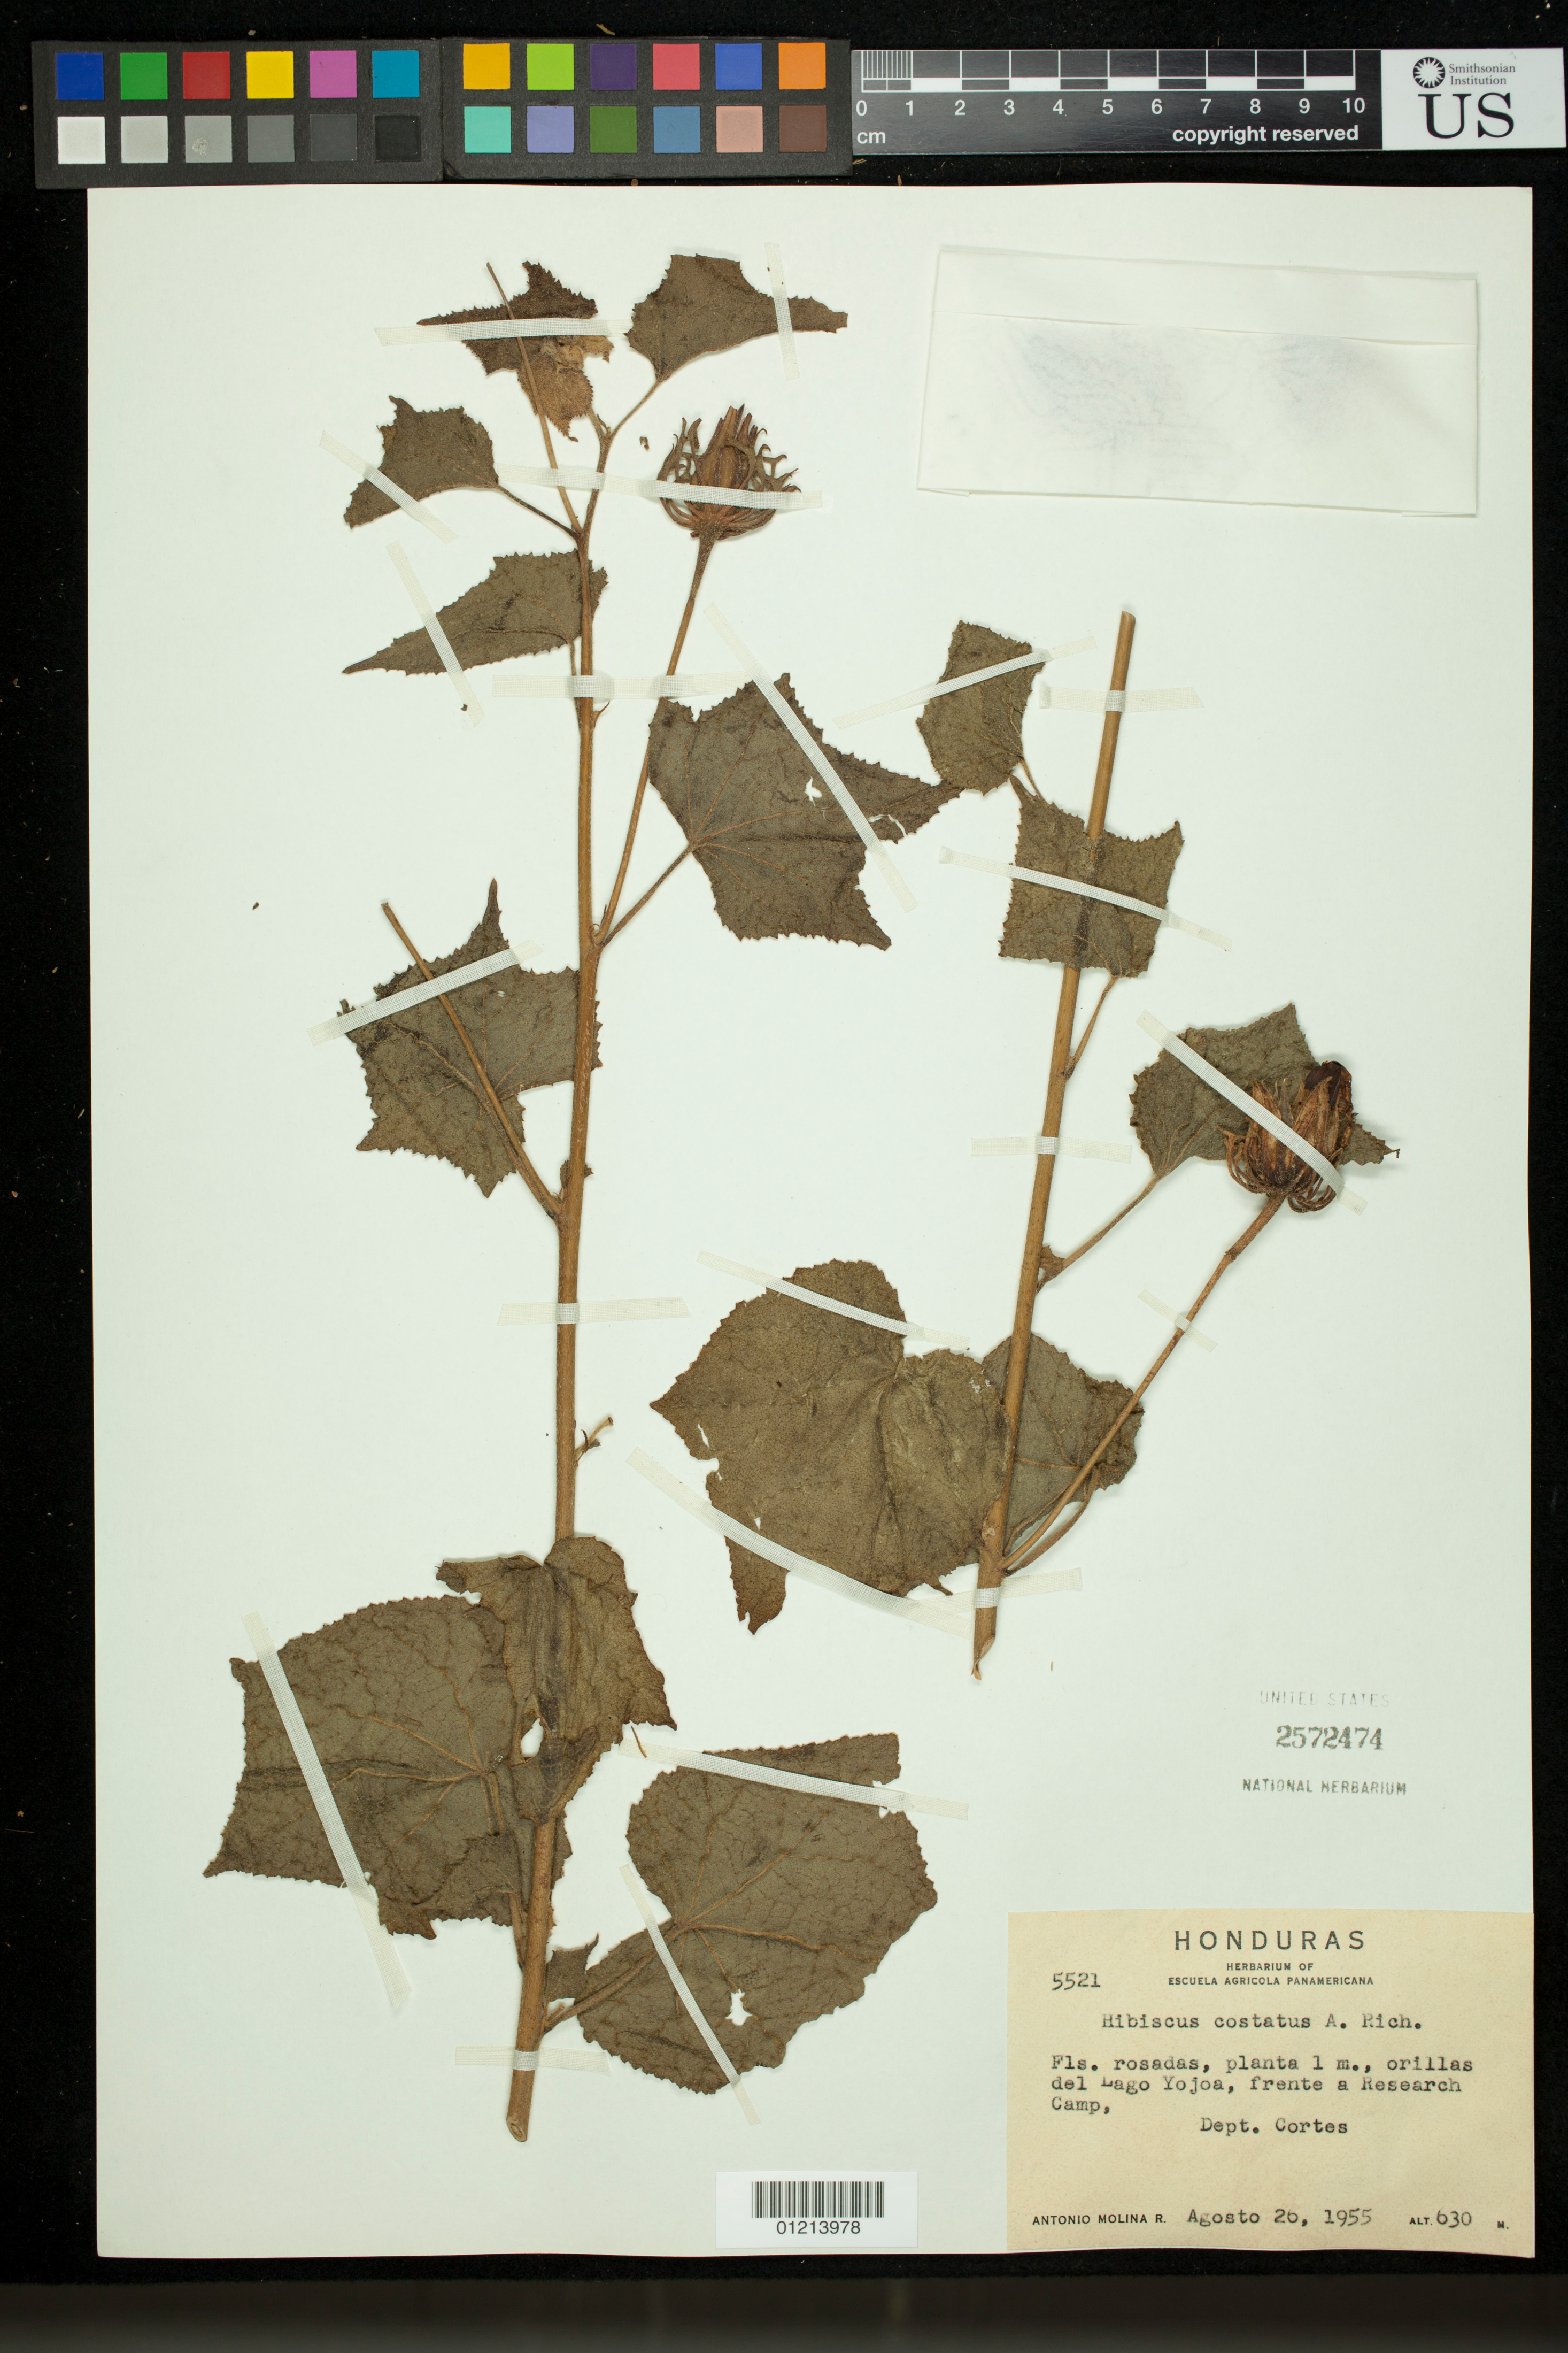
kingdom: Plantae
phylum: Tracheophyta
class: Magnoliopsida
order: Malvales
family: Malvaceae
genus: Sabdariffa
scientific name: Sabdariffa costata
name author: (A. Rich.) M.M. Hanes & R.L. Barrett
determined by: Dorr, Laurence J., Curator (BOT), Smithsonian Institution - National Museum of Natural History (UNITED STATES)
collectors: A. Molina R.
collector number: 5521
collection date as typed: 26 Aug 1955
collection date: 1955-08-26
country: Honduras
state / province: Cortés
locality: Dept. Cortes: del Lago Yojoa, frente a Research Camp.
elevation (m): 630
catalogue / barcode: US 2572474